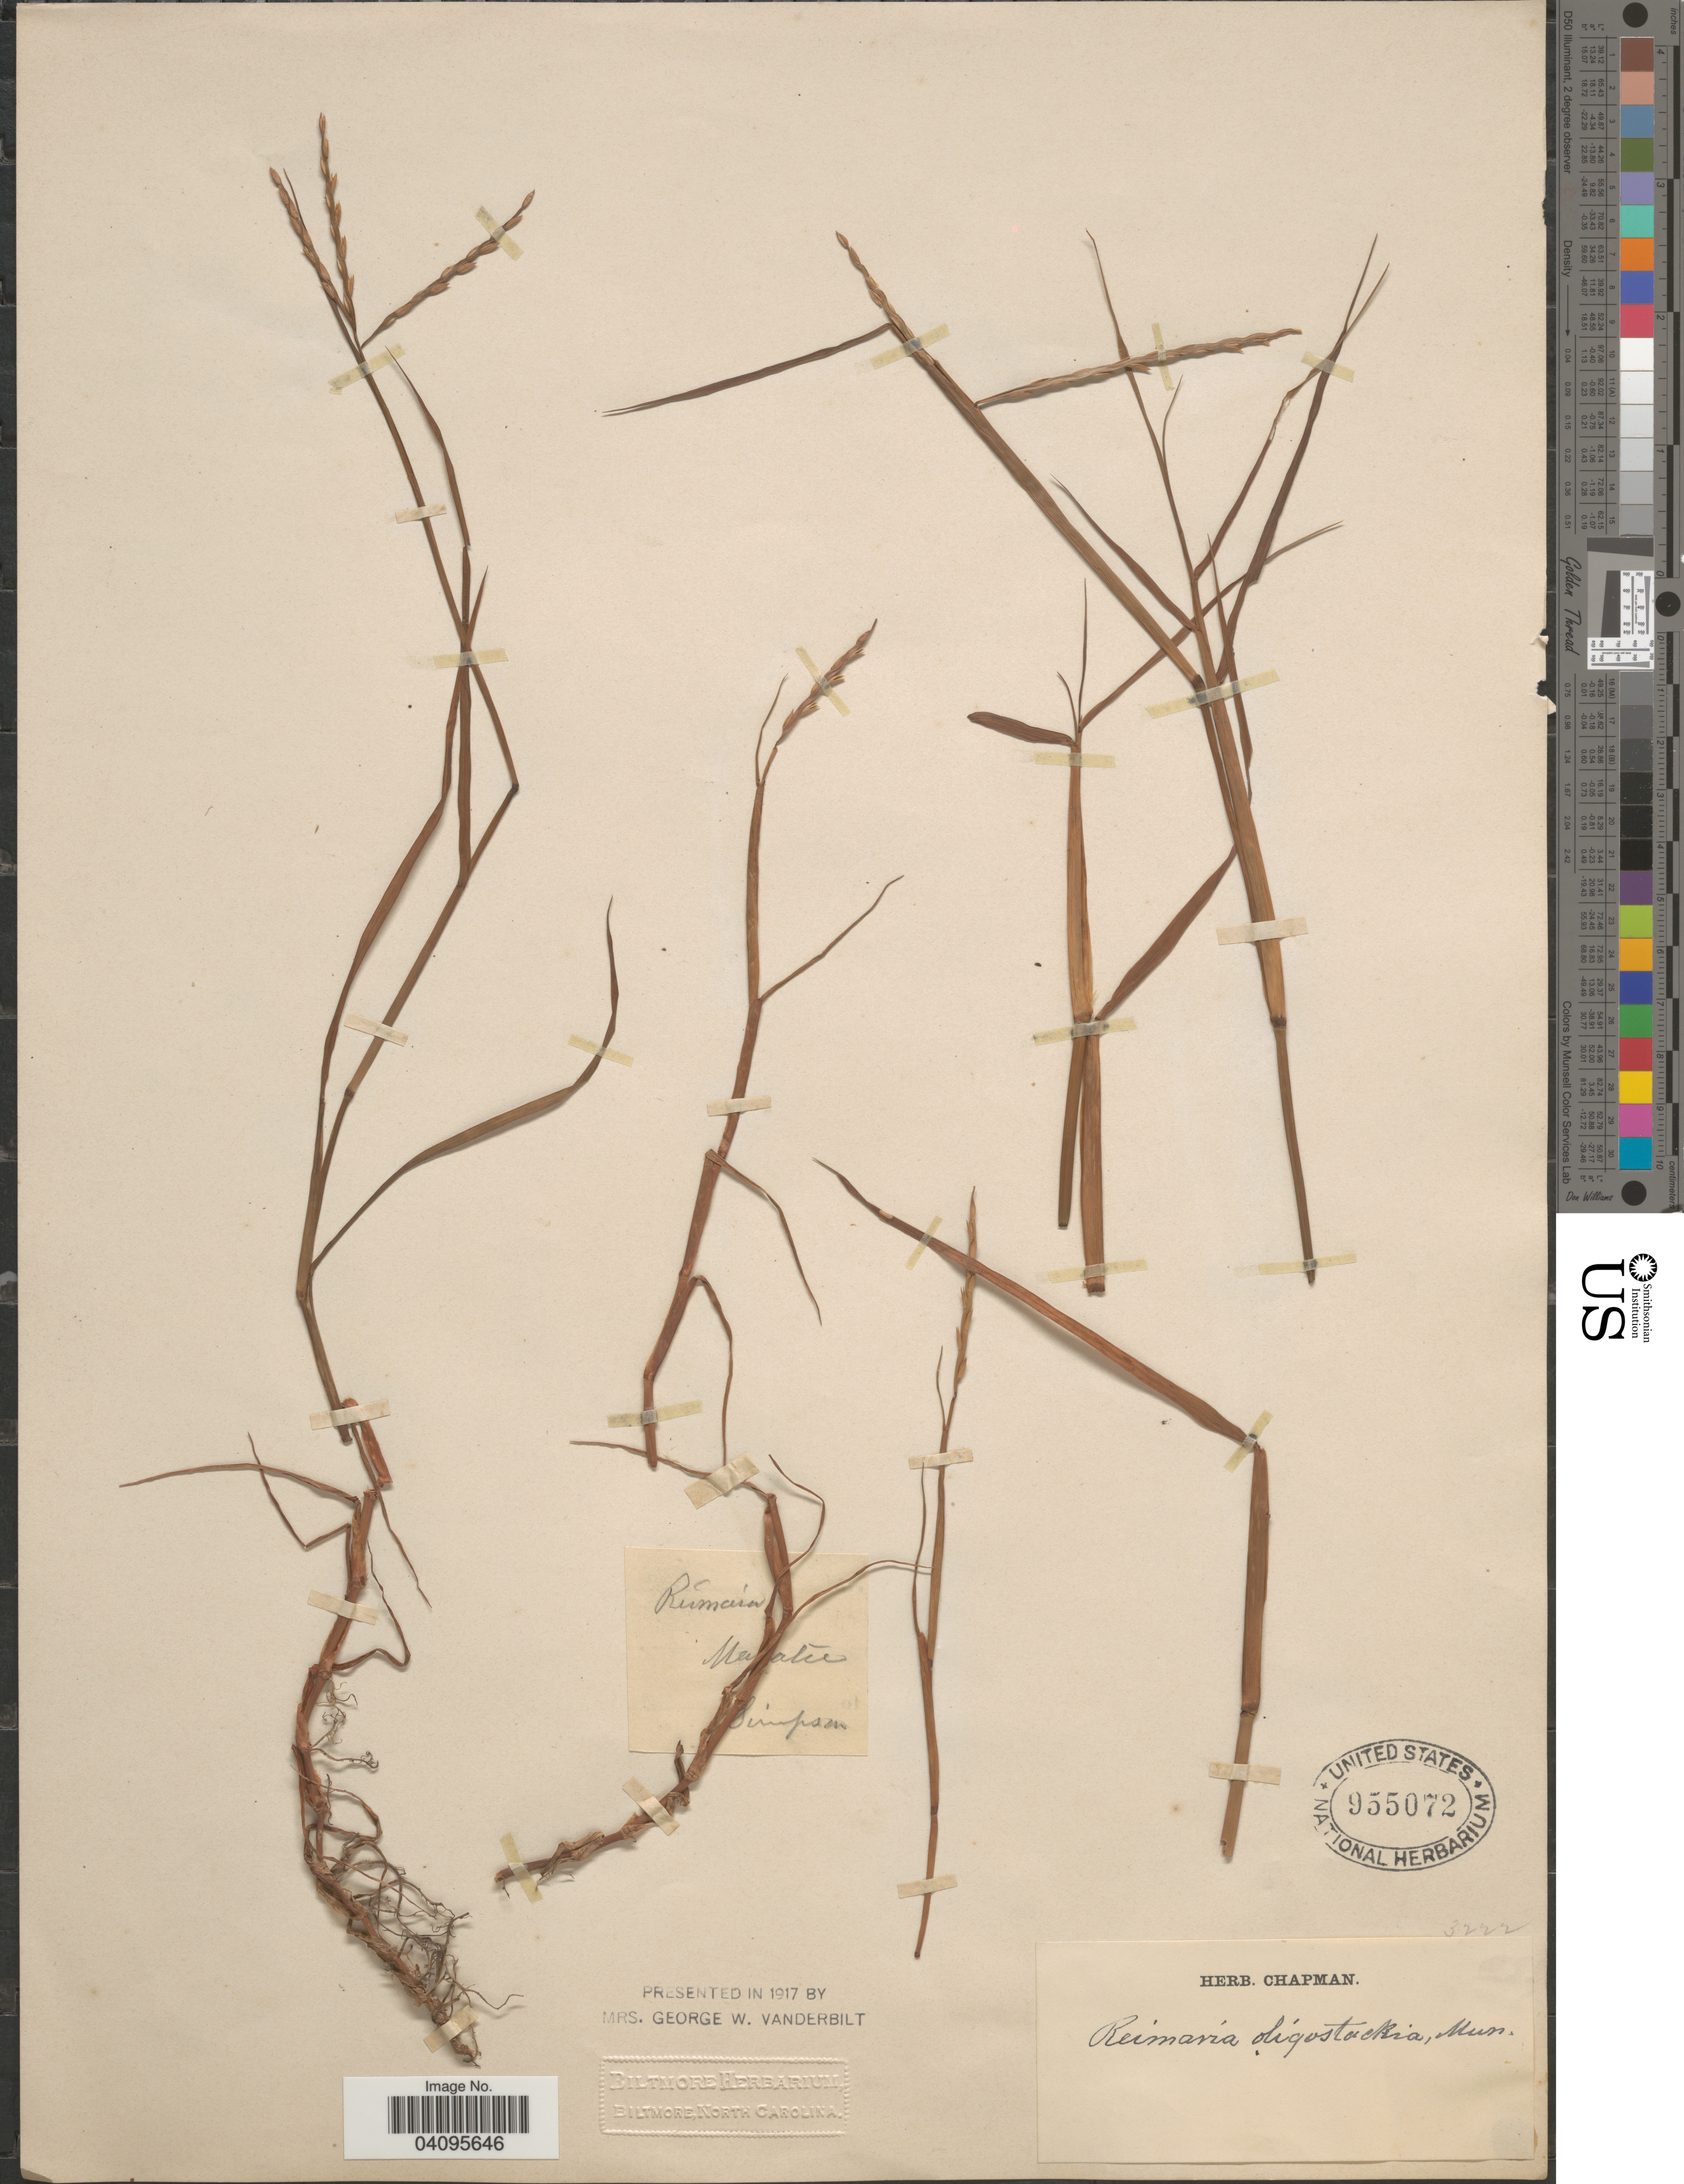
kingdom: Plantae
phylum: Tracheophyta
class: Liliopsida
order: Poales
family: Poaceae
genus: Paspalum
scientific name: Paspalum eglume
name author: Morrone & Zuloaga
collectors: Simpson, --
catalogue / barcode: US 955072